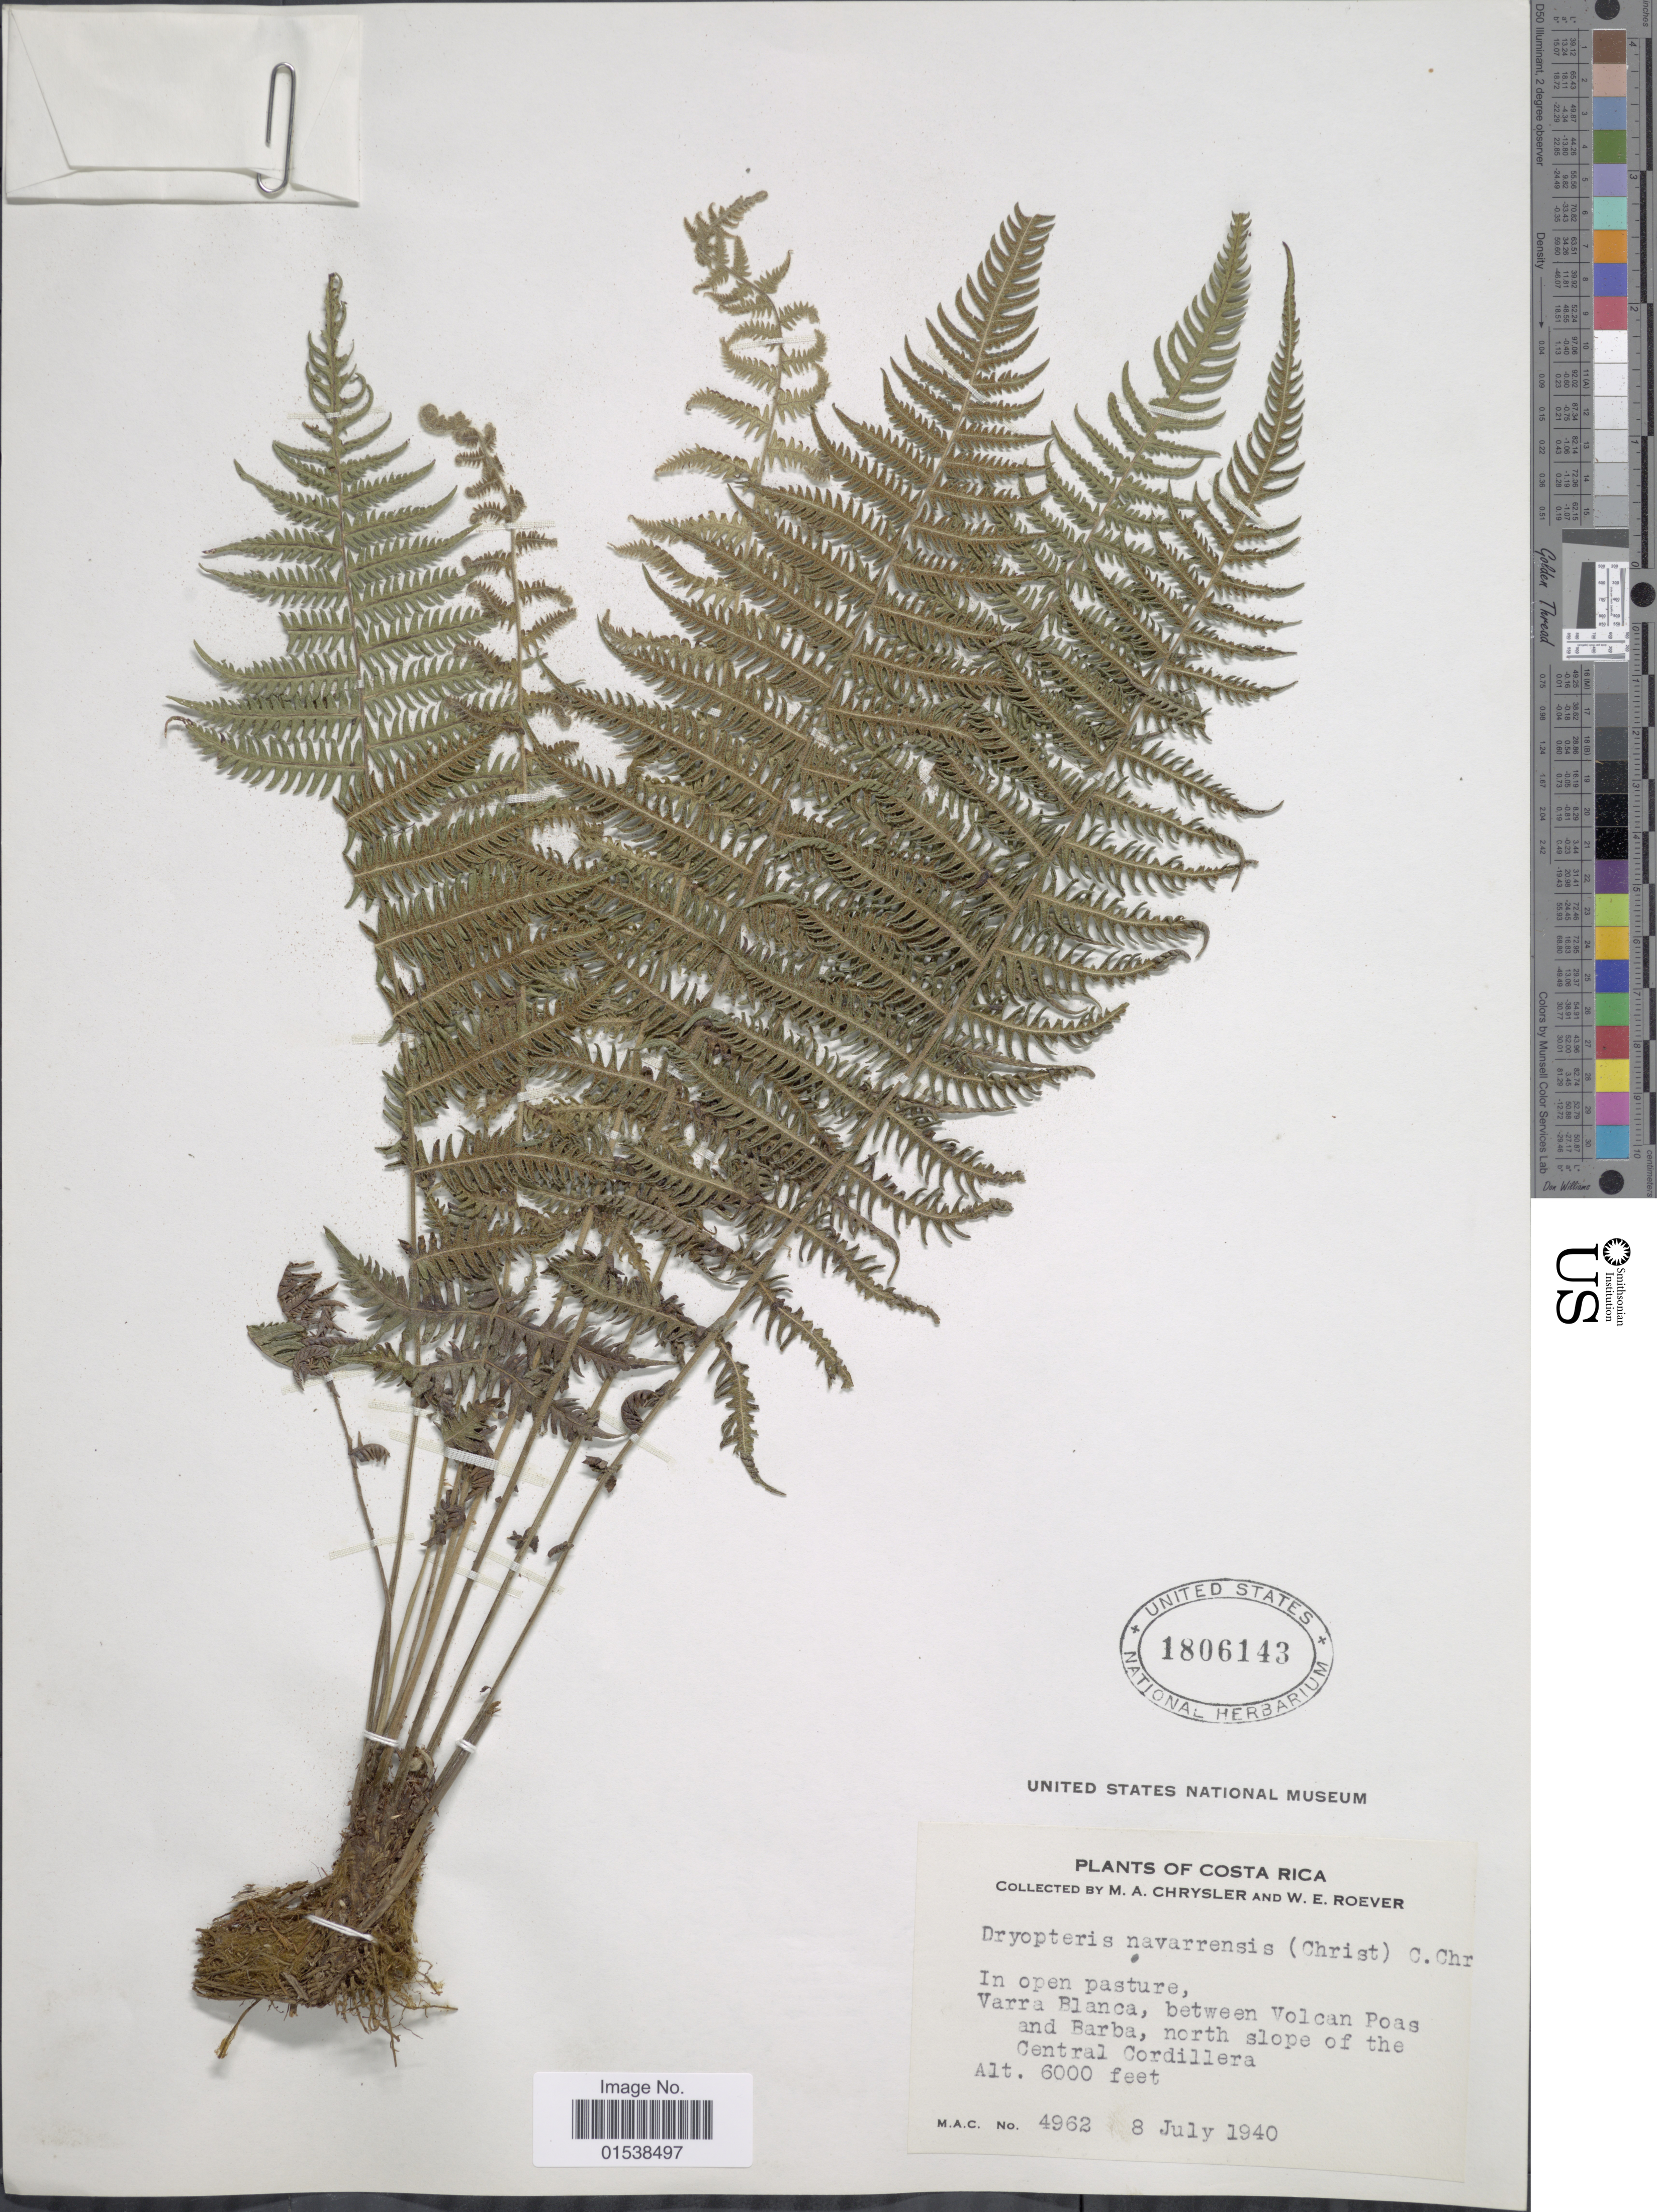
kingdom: Plantae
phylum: Tracheophyta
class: Polypodiopsida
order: Polypodiales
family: Thelypteridaceae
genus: Amauropelta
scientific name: Amauropelta oligocarpa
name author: (Humb. & Bonpl. ex Willd.) Pic. Serm.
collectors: M. A. Chrysler & W. Roever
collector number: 4962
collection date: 1940-07-08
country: Costa Rica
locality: In open pasture, Varra Blanca, between Volcan Poas and Barba, north slope of the Central Cordillera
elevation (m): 1829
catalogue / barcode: US 1806143